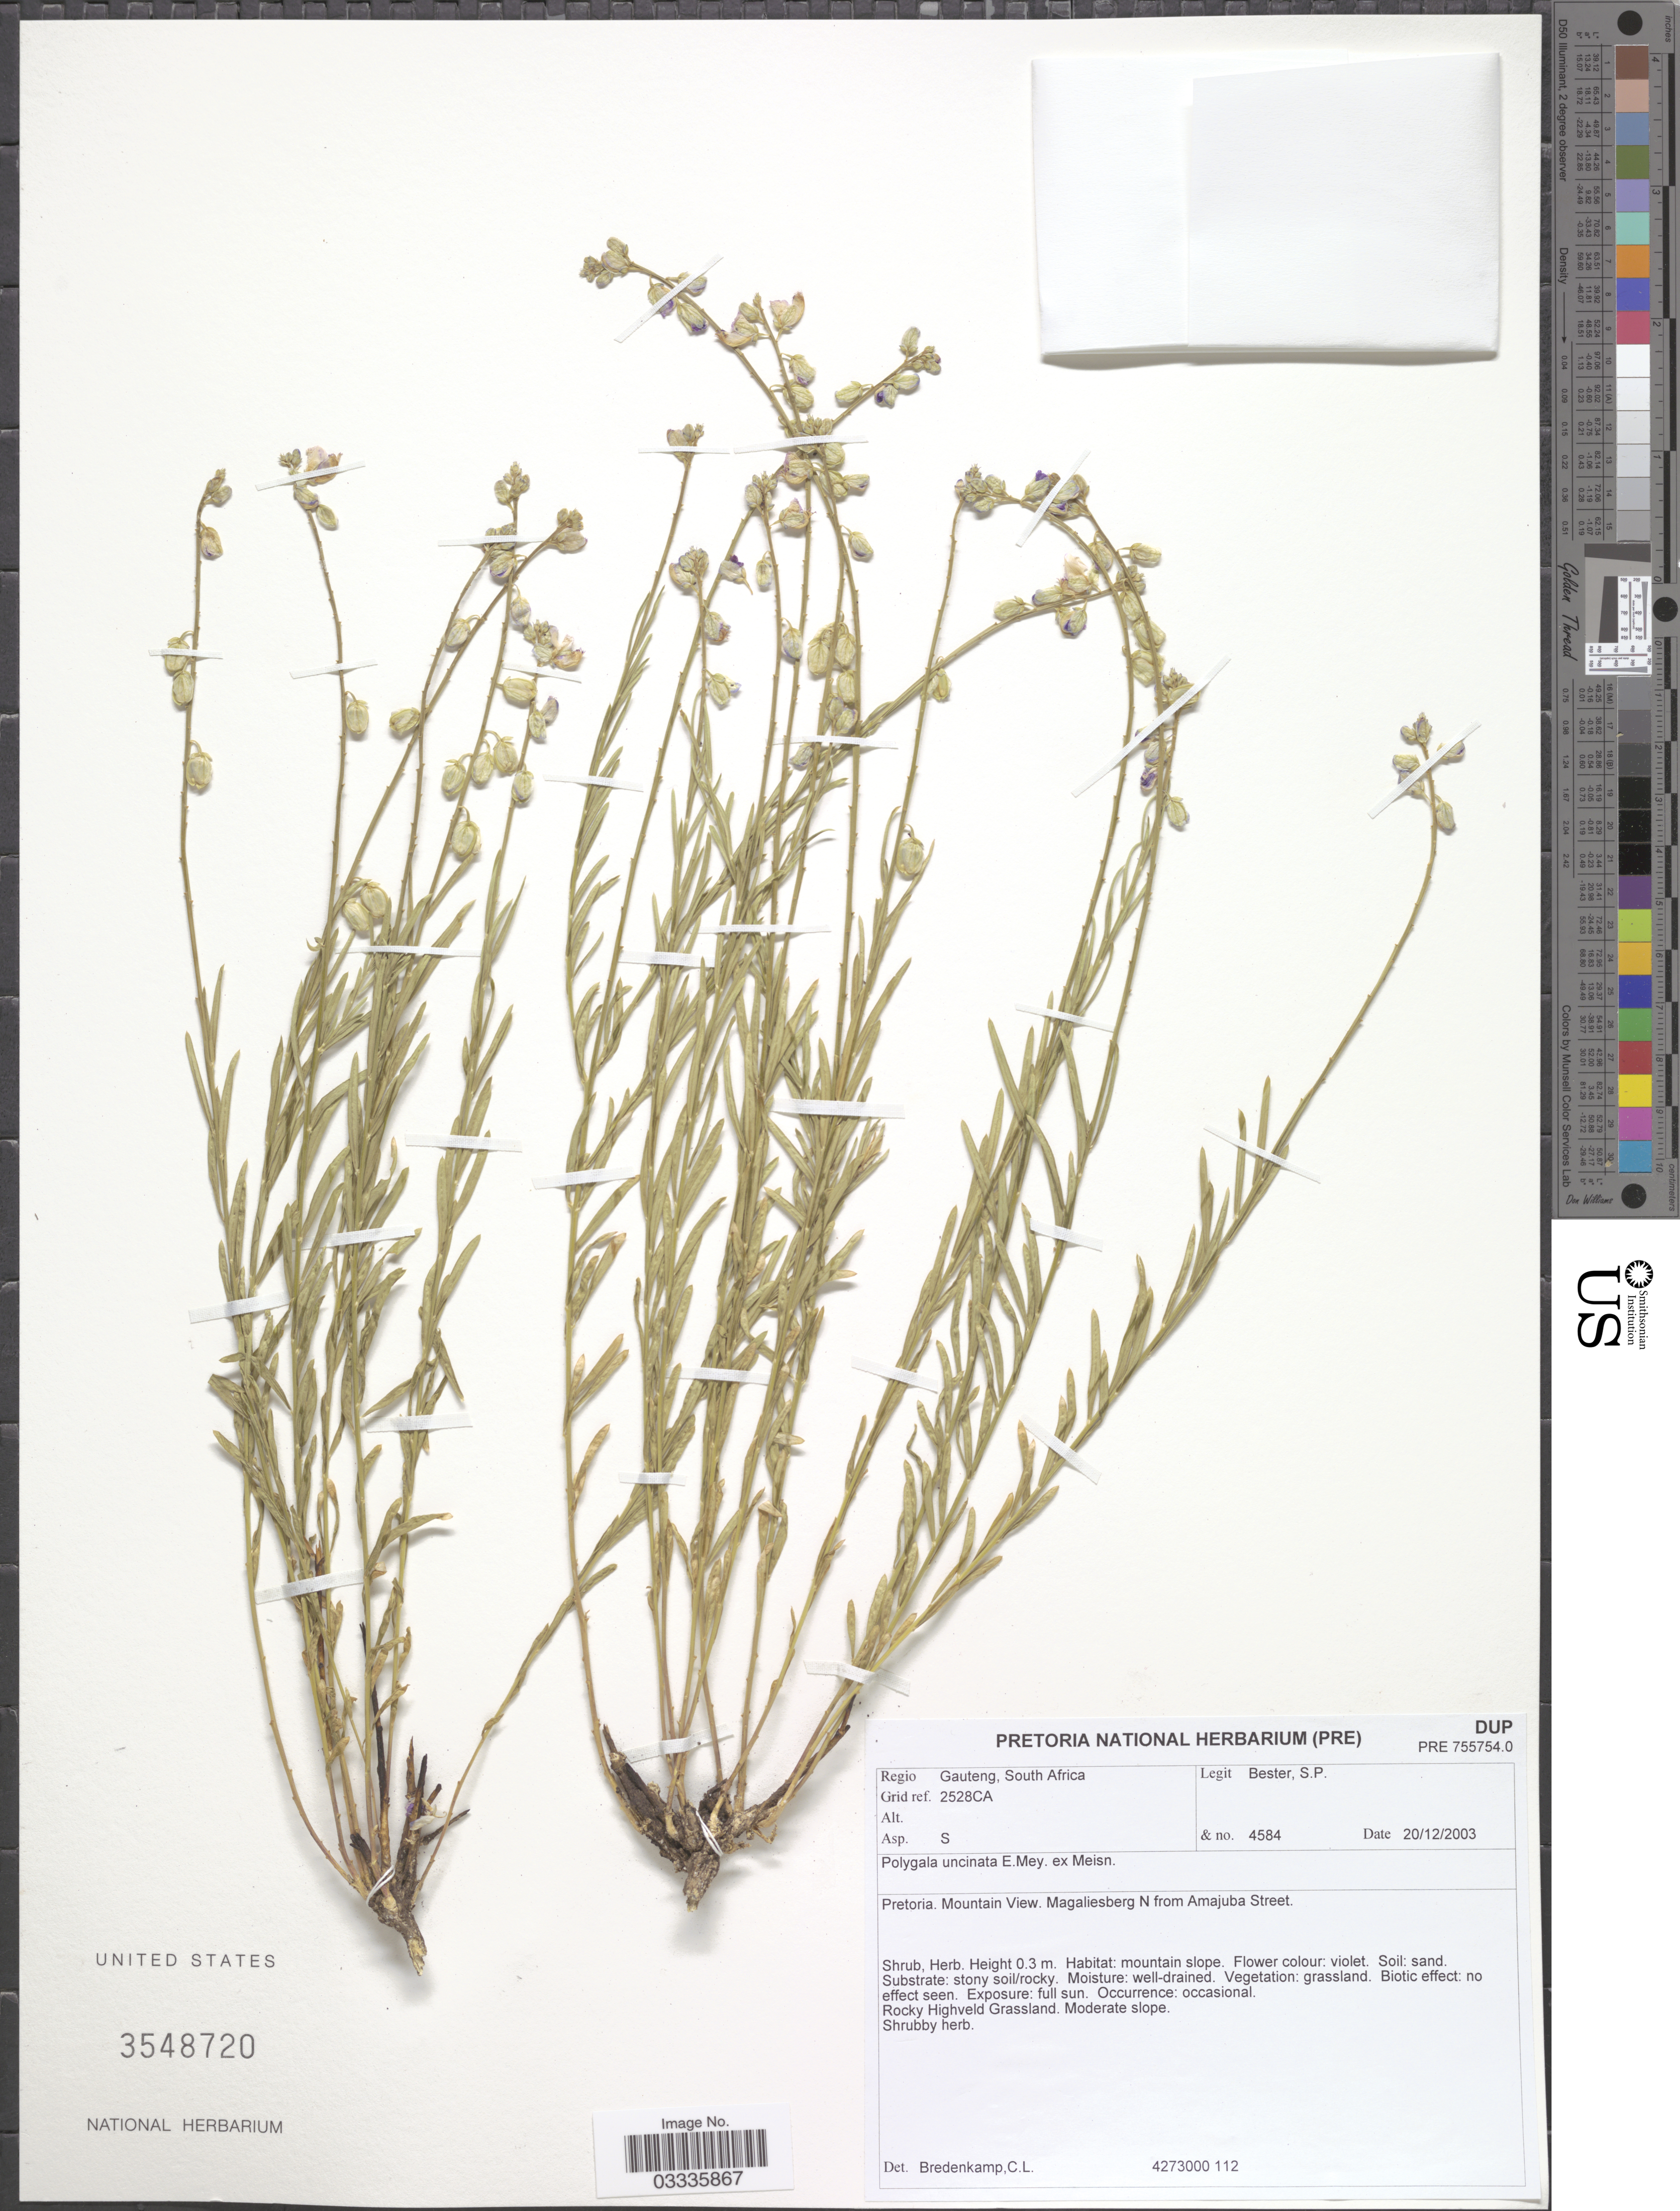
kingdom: Plantae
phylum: Tracheophyta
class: Magnoliopsida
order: Fabales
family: Polygalaceae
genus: Polygala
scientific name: Polygala uncinata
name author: E. Mey. ex Meisn.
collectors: S. Bester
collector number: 4584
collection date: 2003-12-20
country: South Africa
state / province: Gauteng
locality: Regio Gauteng, South Africa. Grid ref. 2528CA. Pretoria. Mountain View. Magaliesberg N from Amajuba Street.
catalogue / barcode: US 23548720